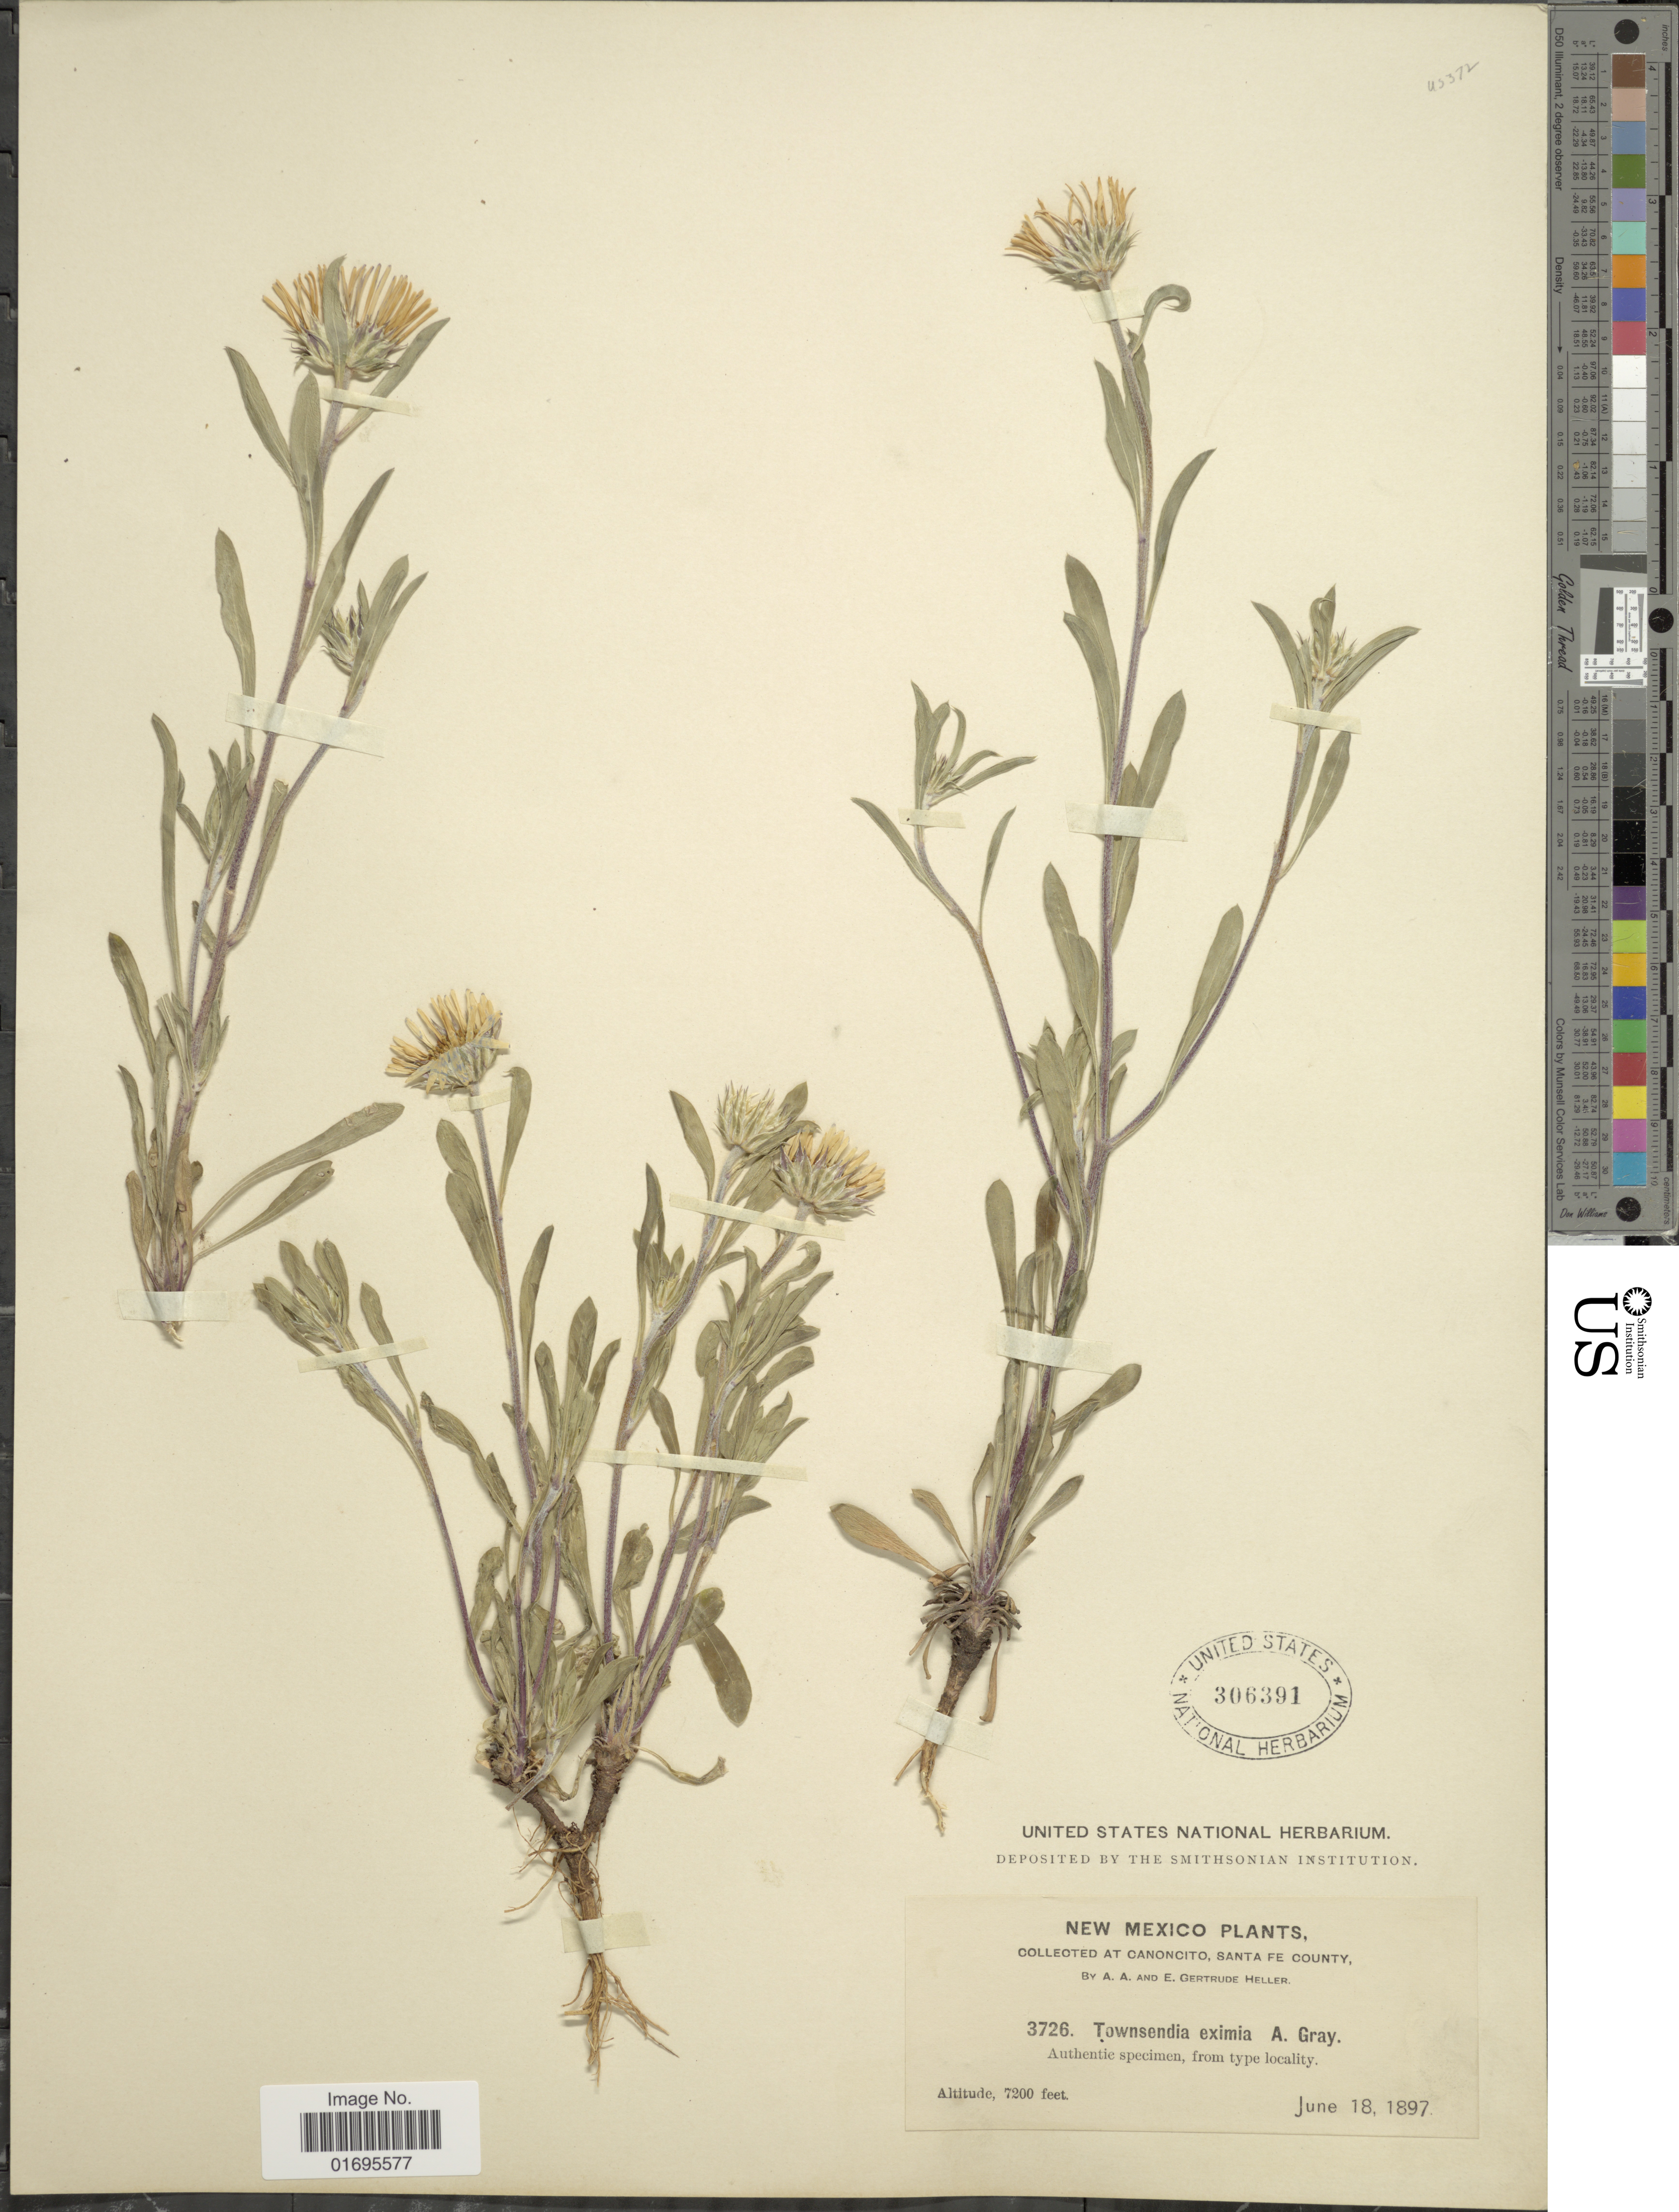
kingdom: Plantae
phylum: Tracheophyta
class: Magnoliopsida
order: Asterales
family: Asteraceae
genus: Townsendia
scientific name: Townsendia formosa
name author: Greene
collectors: A. A. Heller & E. G. Heller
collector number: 3726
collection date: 1897-06-18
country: United States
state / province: New Mexico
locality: Canoncito, Sante Fe County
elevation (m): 2195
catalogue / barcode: US 306391